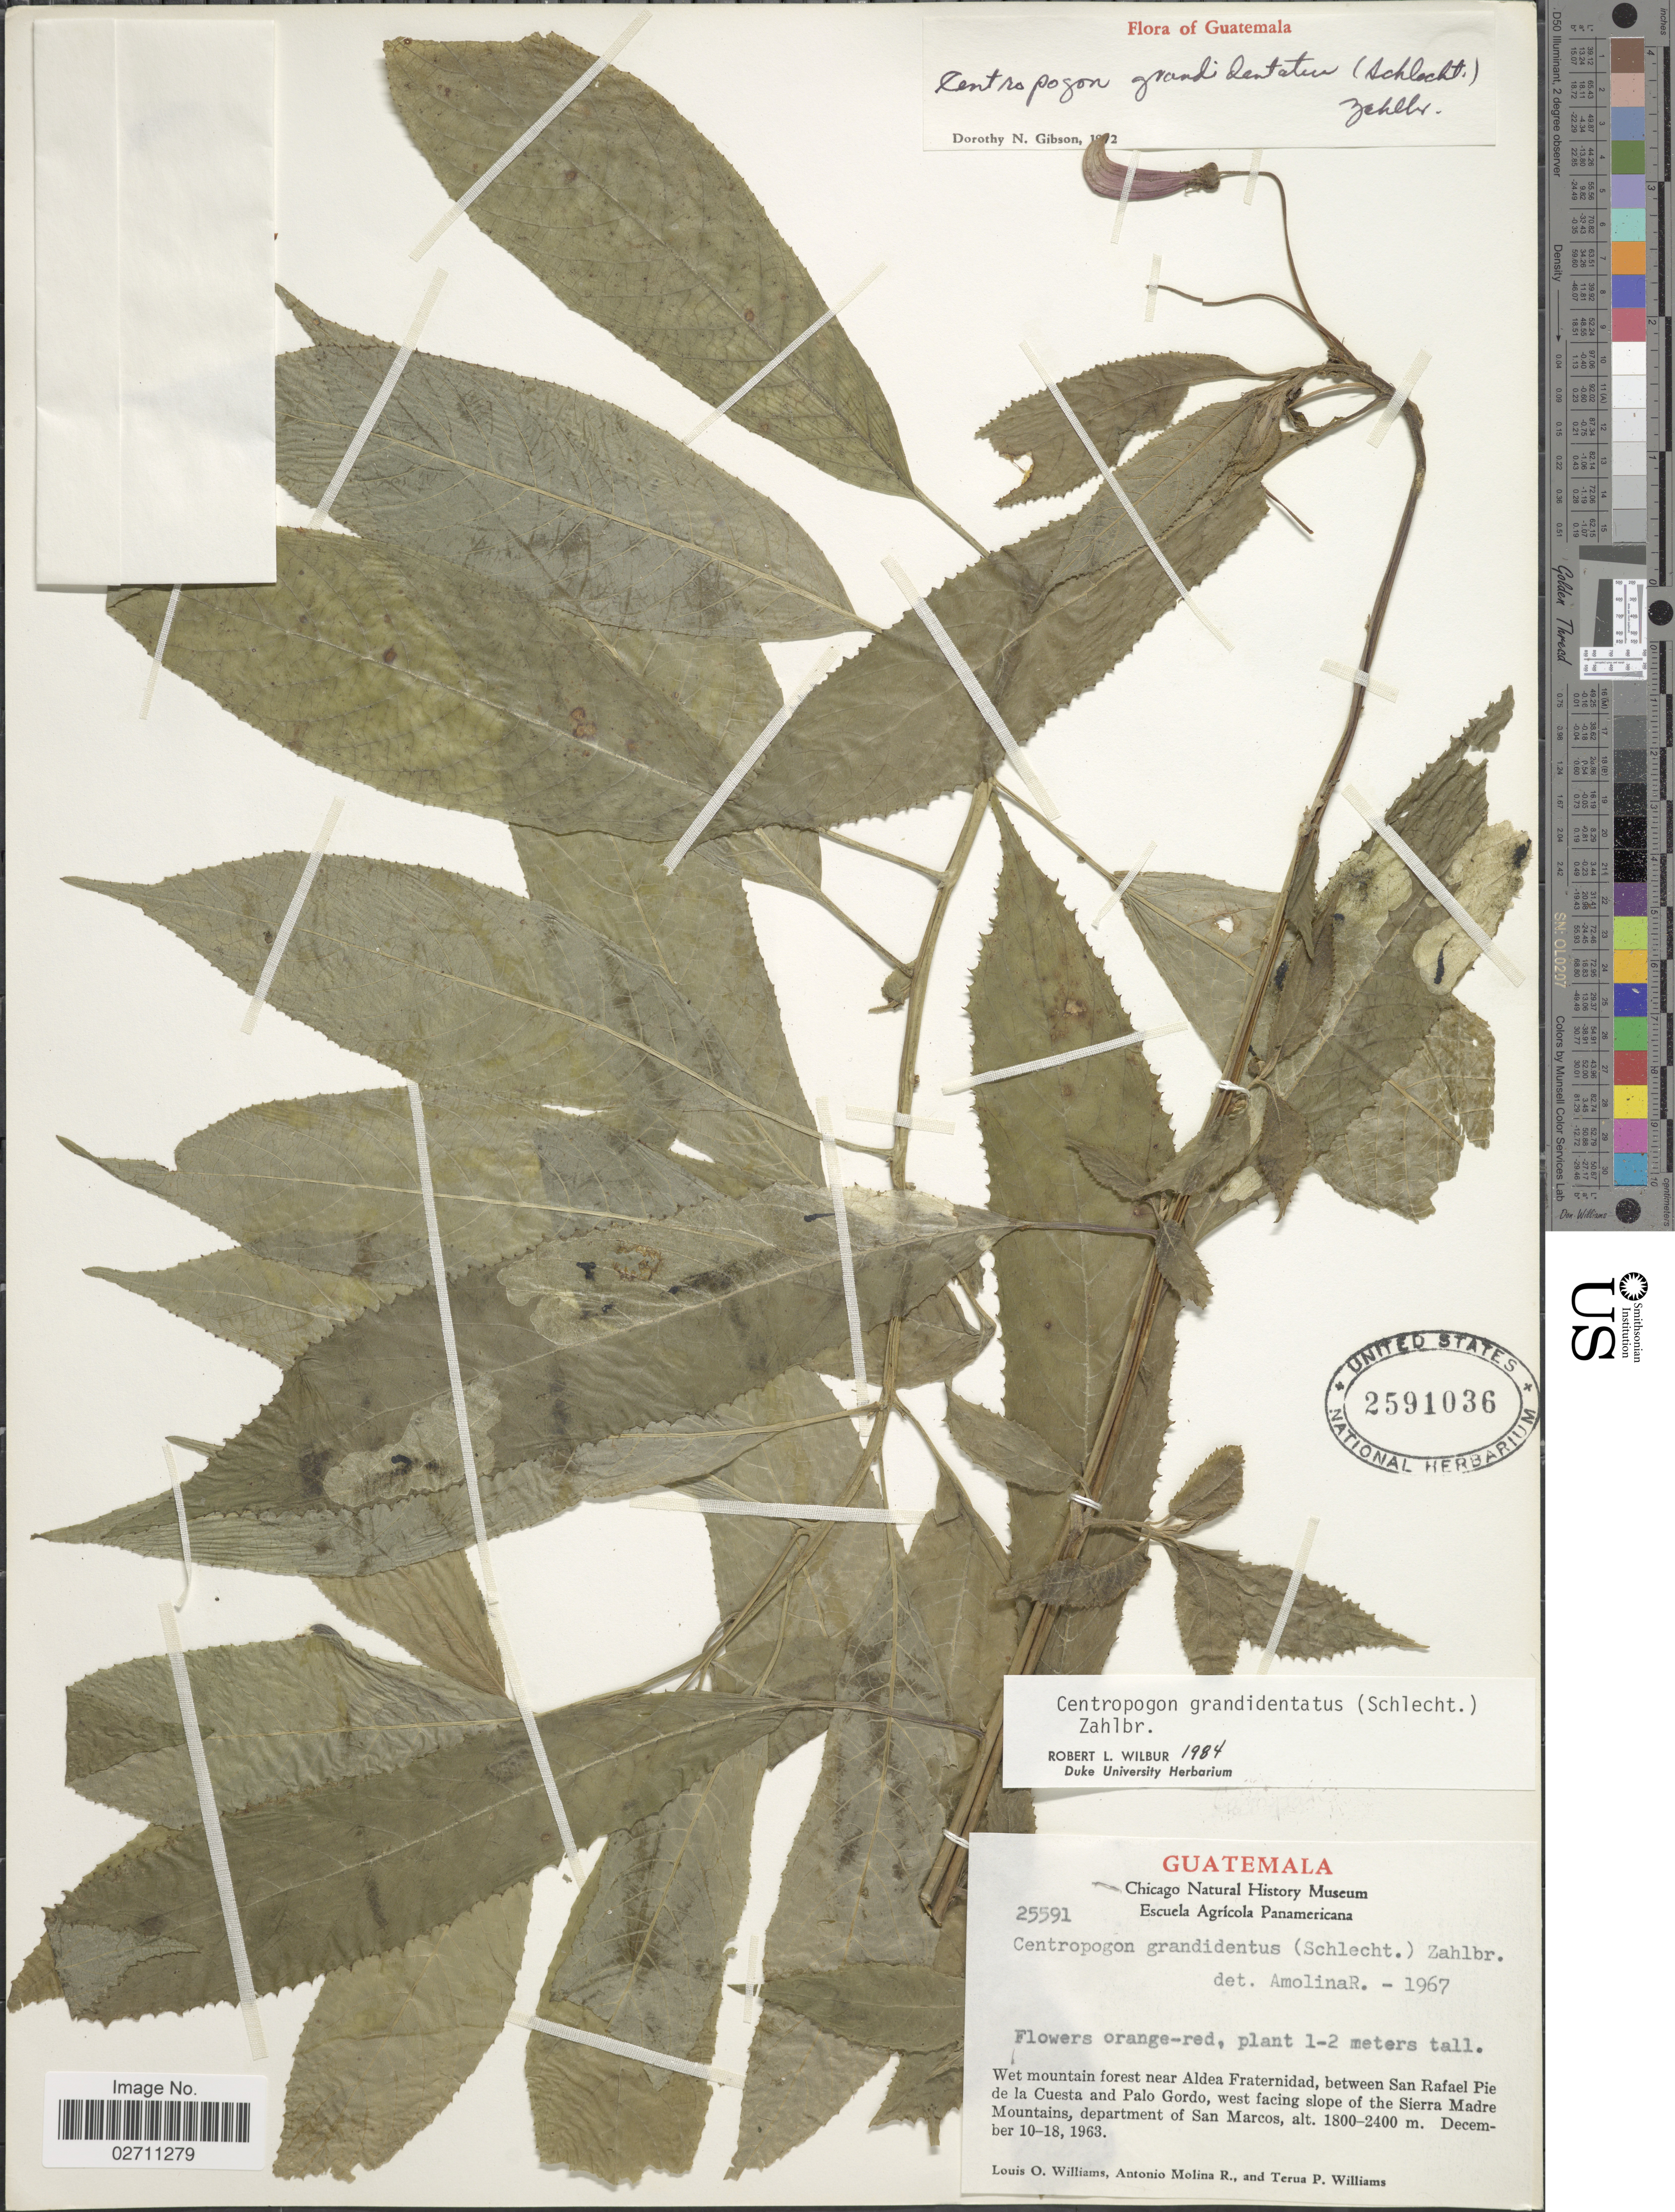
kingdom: Plantae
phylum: Tracheophyta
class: Magnoliopsida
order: Asterales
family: Campanulaceae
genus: Centropogon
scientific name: Centropogon grandidentatus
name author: (Schltdl.) Zahlbr.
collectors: L. O. Williams, A. Molina R. & T. P. Williams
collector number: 25591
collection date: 1963-12-10/1963-12-18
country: Guatemala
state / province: San Marcos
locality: Wet mountain forest near Aldea Fraternidad, between San Rafael Pie de la Cuesta and Palo Gordo, west facing slope of the Sierra Madre Mountains.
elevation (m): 1800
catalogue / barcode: US 2591036